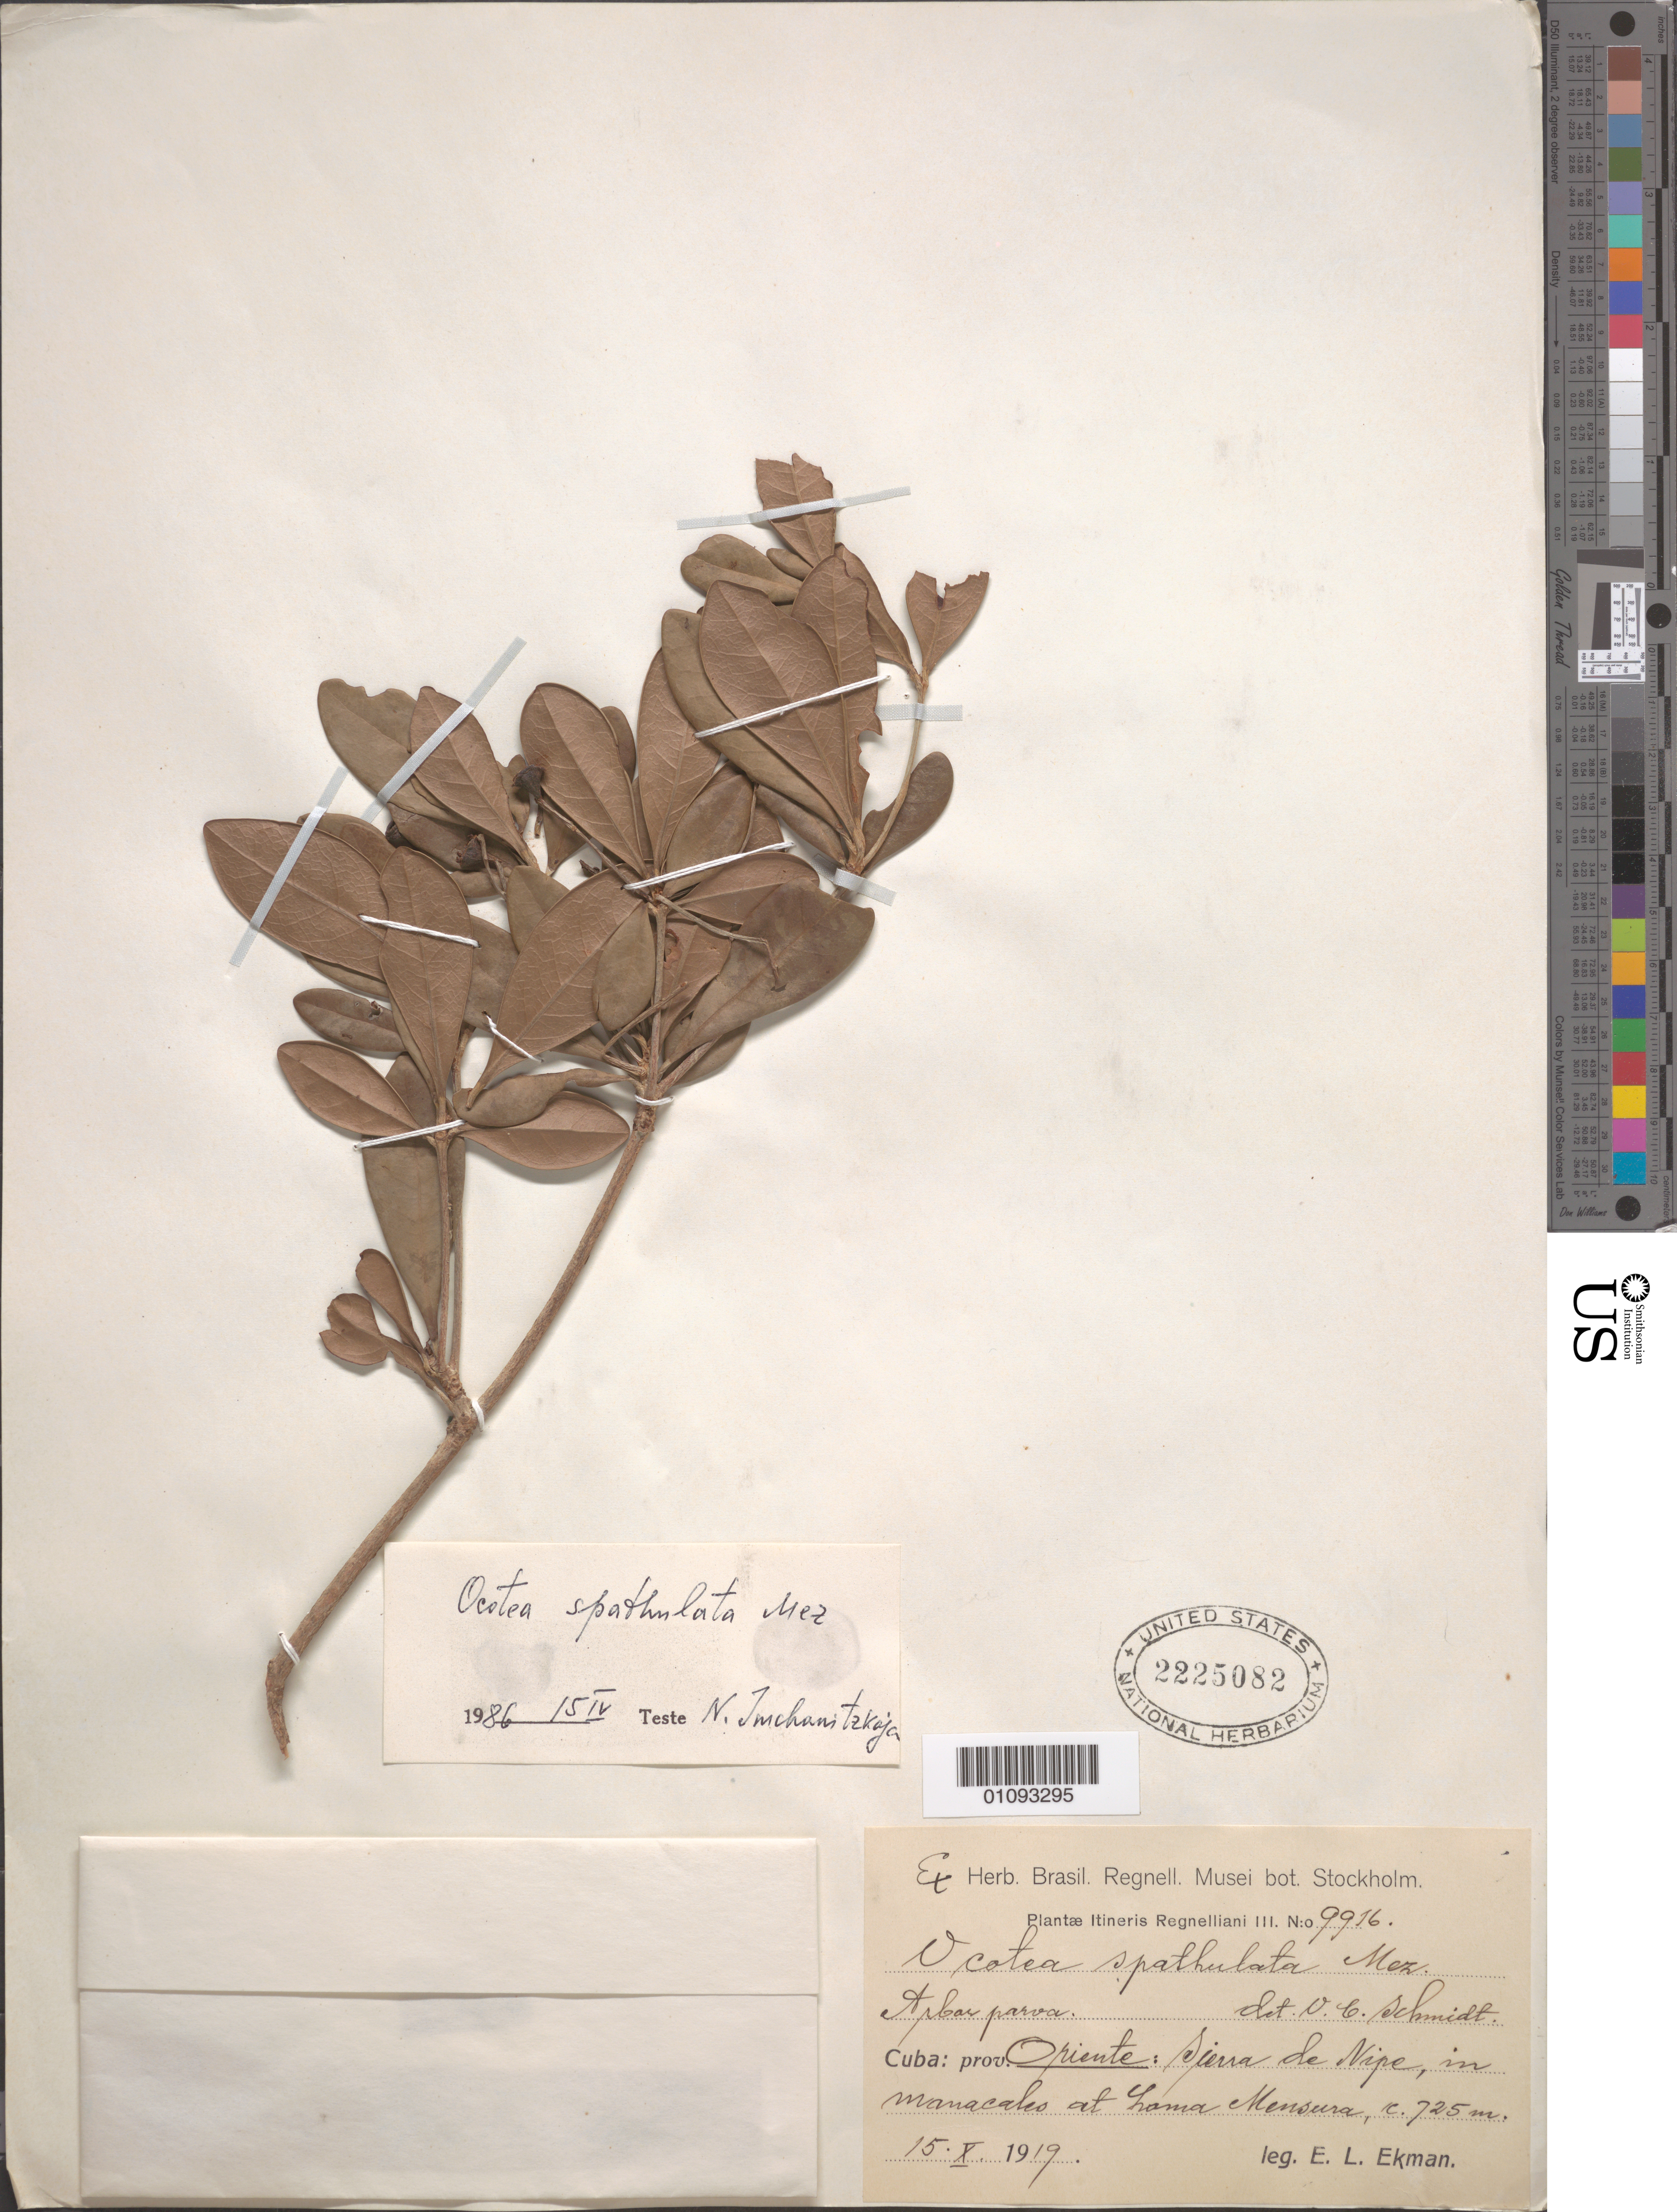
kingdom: Plantae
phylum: Tracheophyta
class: Magnoliopsida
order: Laurales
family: Lauraceae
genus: Ocotea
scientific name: Ocotea spathulata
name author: Mez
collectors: E. L. Ekman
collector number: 9916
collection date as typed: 15 Oct 1919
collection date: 1919-10-15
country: Cuba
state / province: Holguín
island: Cuba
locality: Sierra de Nipe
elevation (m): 725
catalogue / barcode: US 2225082